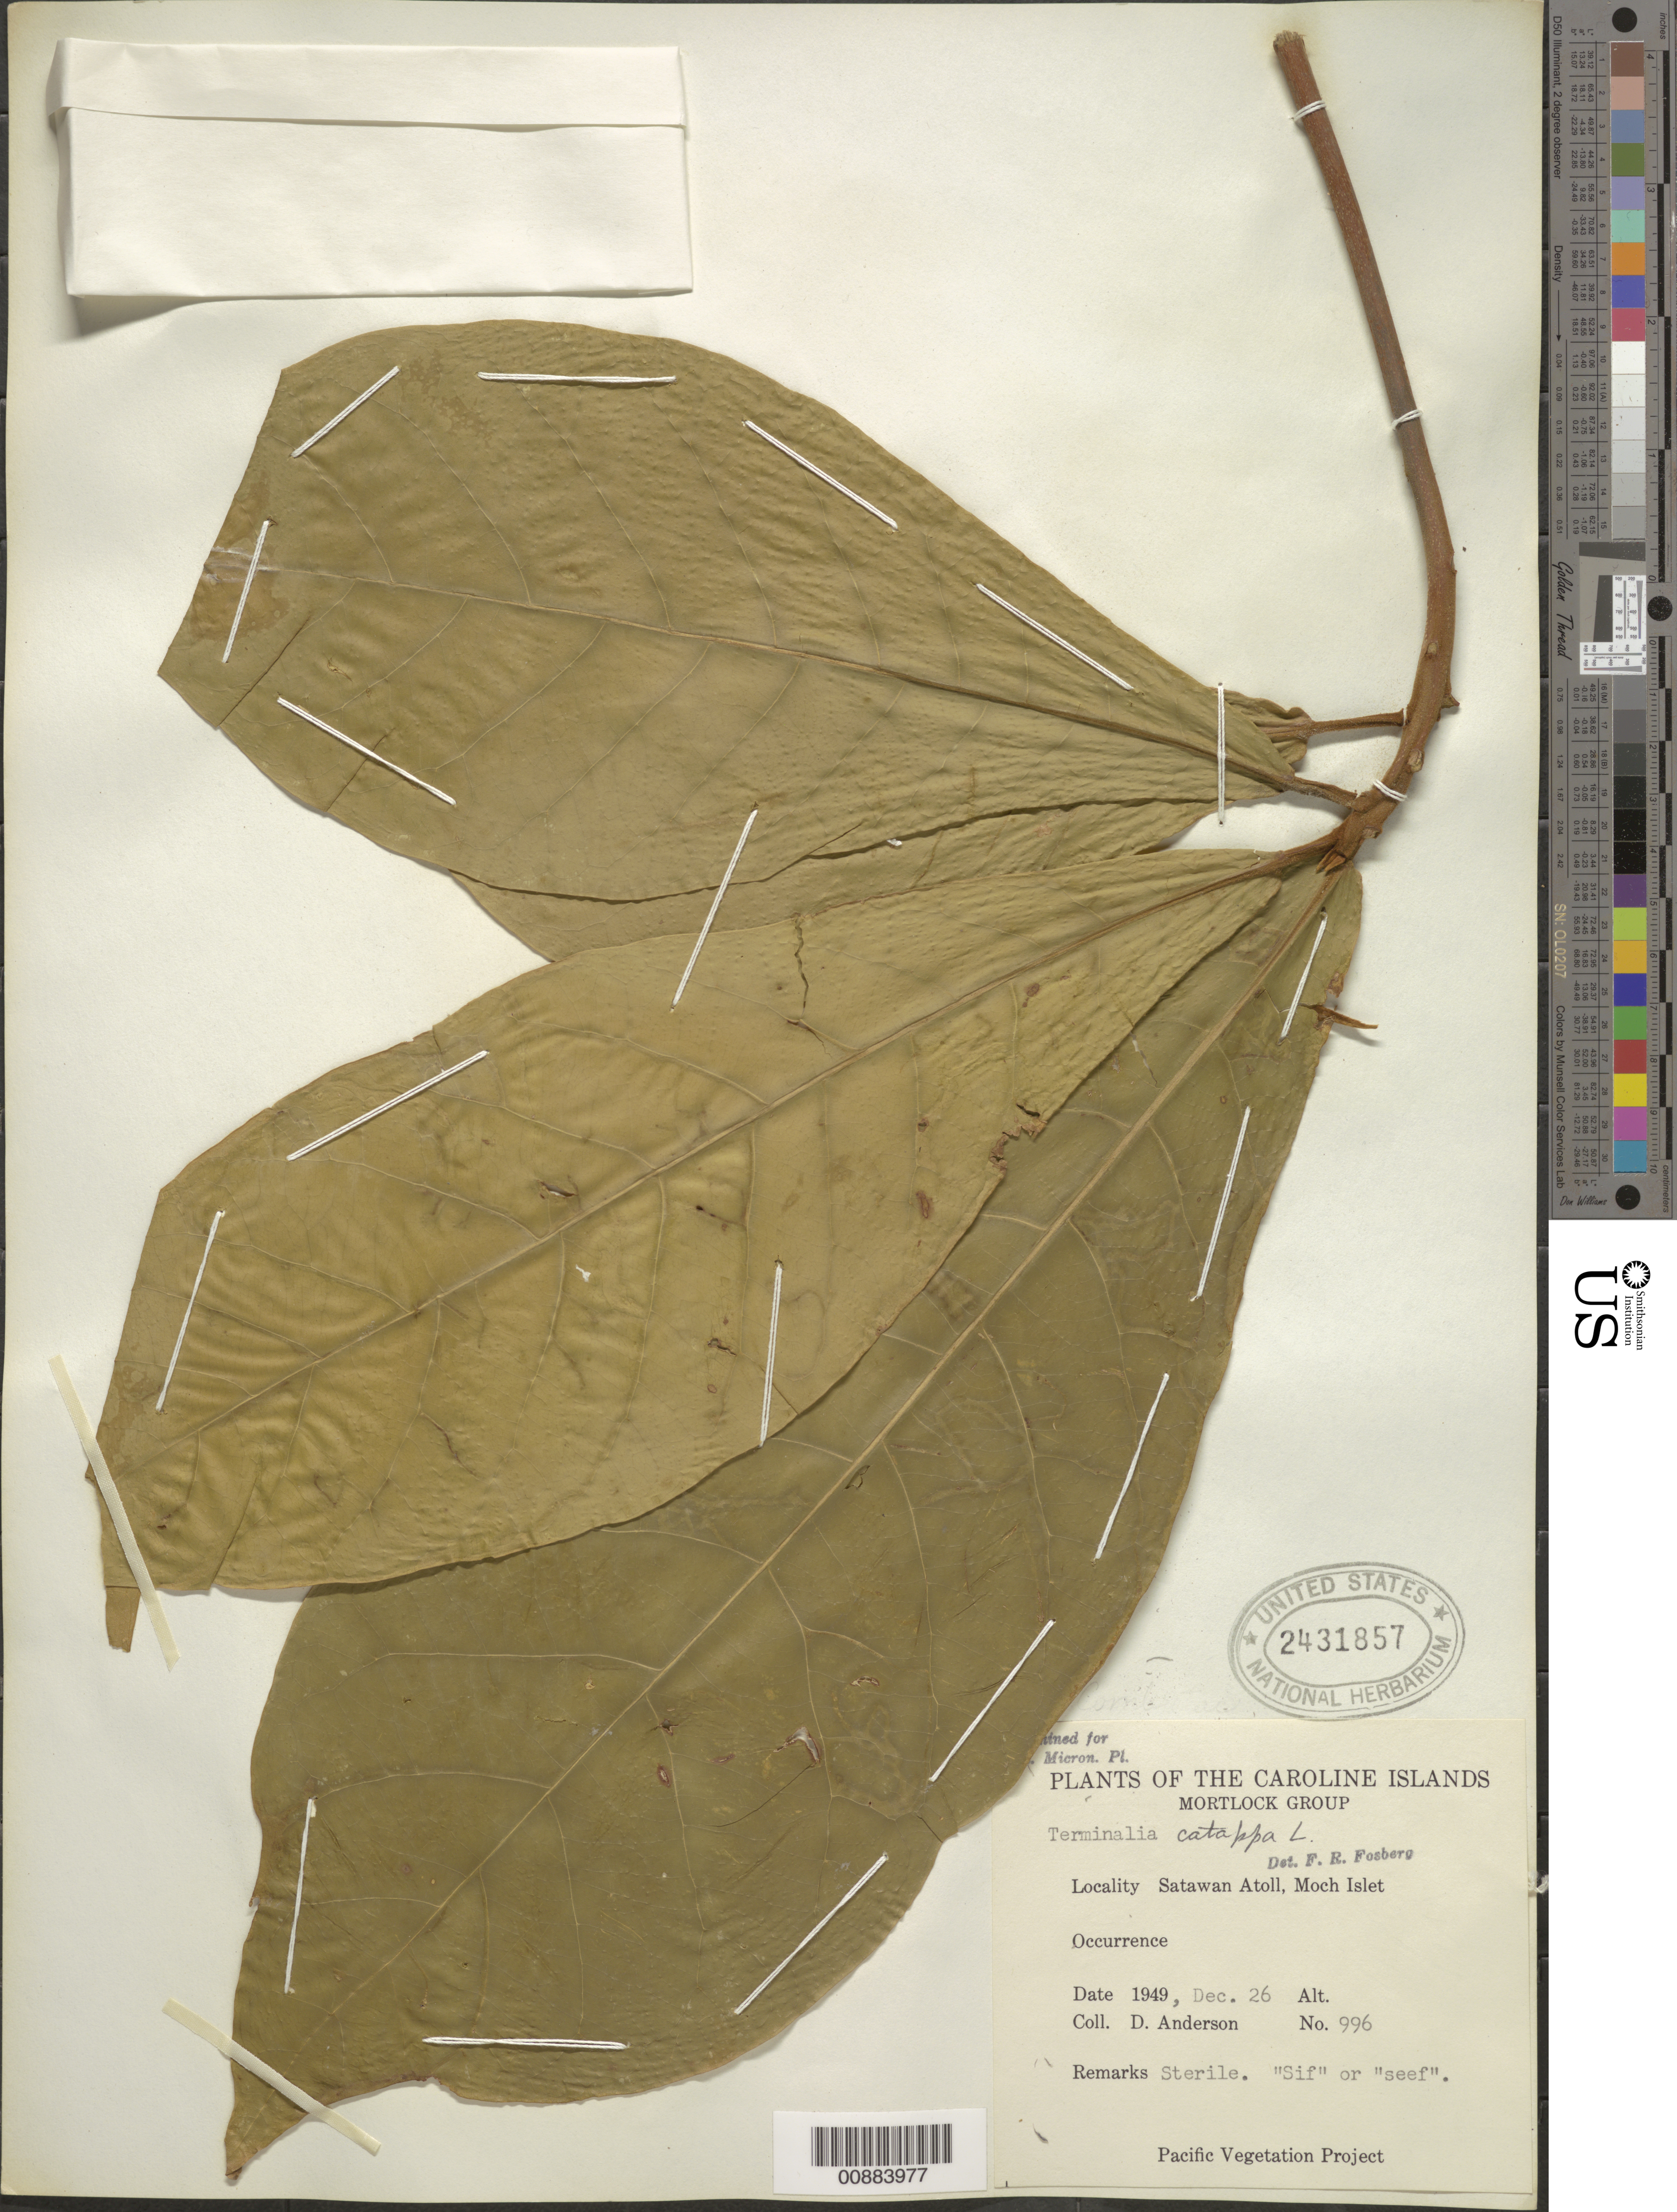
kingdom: Plantae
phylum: Tracheophyta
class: Magnoliopsida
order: Myrtales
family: Combretaceae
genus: Terminalia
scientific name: Terminalia catappa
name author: L.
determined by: Fosberg, F. R.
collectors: D. Anderson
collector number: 996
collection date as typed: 26 Dec 1949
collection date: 1949-12-26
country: Micronesia, Federated States of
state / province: Truk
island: Satawan Atoll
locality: Moch Islet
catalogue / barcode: US 2431857